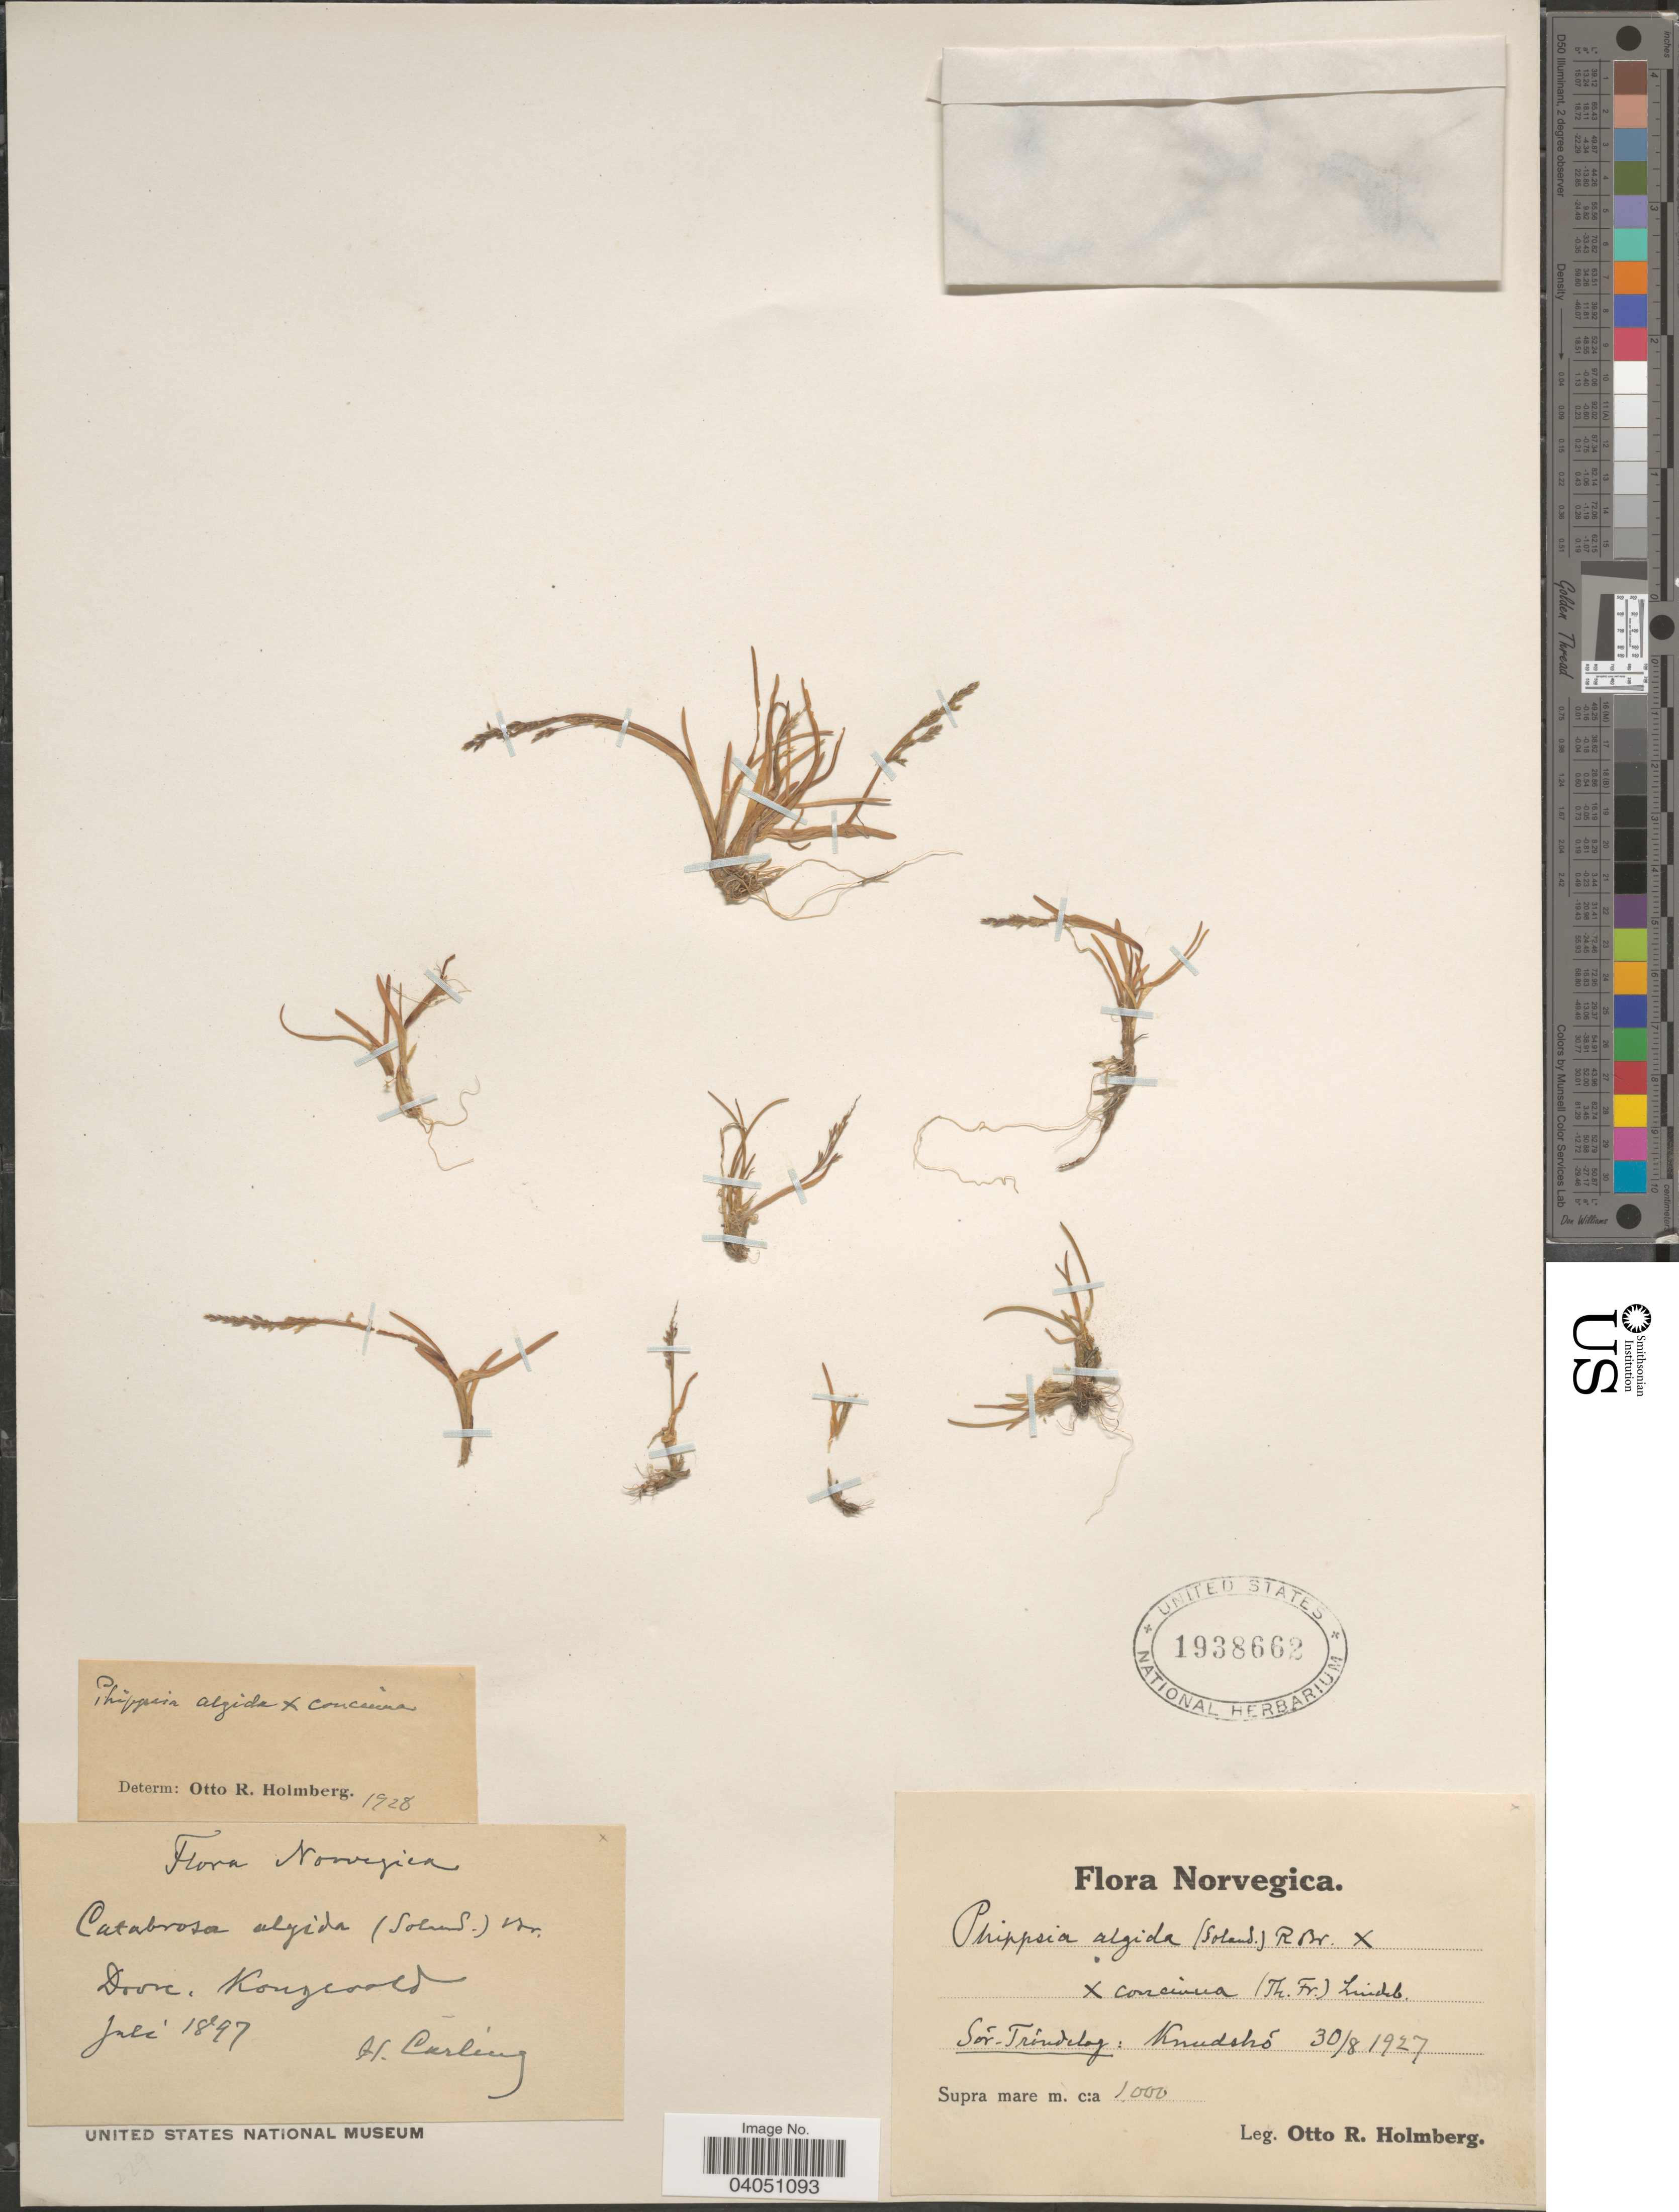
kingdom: Plantae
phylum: Tracheophyta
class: Liliopsida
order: Poales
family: Poaceae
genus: Phippsia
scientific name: Phippsia algida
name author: (Sol.) R. Br.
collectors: H. Carling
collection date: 1897-07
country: Norway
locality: Dovre. Kongsvold.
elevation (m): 1000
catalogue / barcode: US 1938662-2